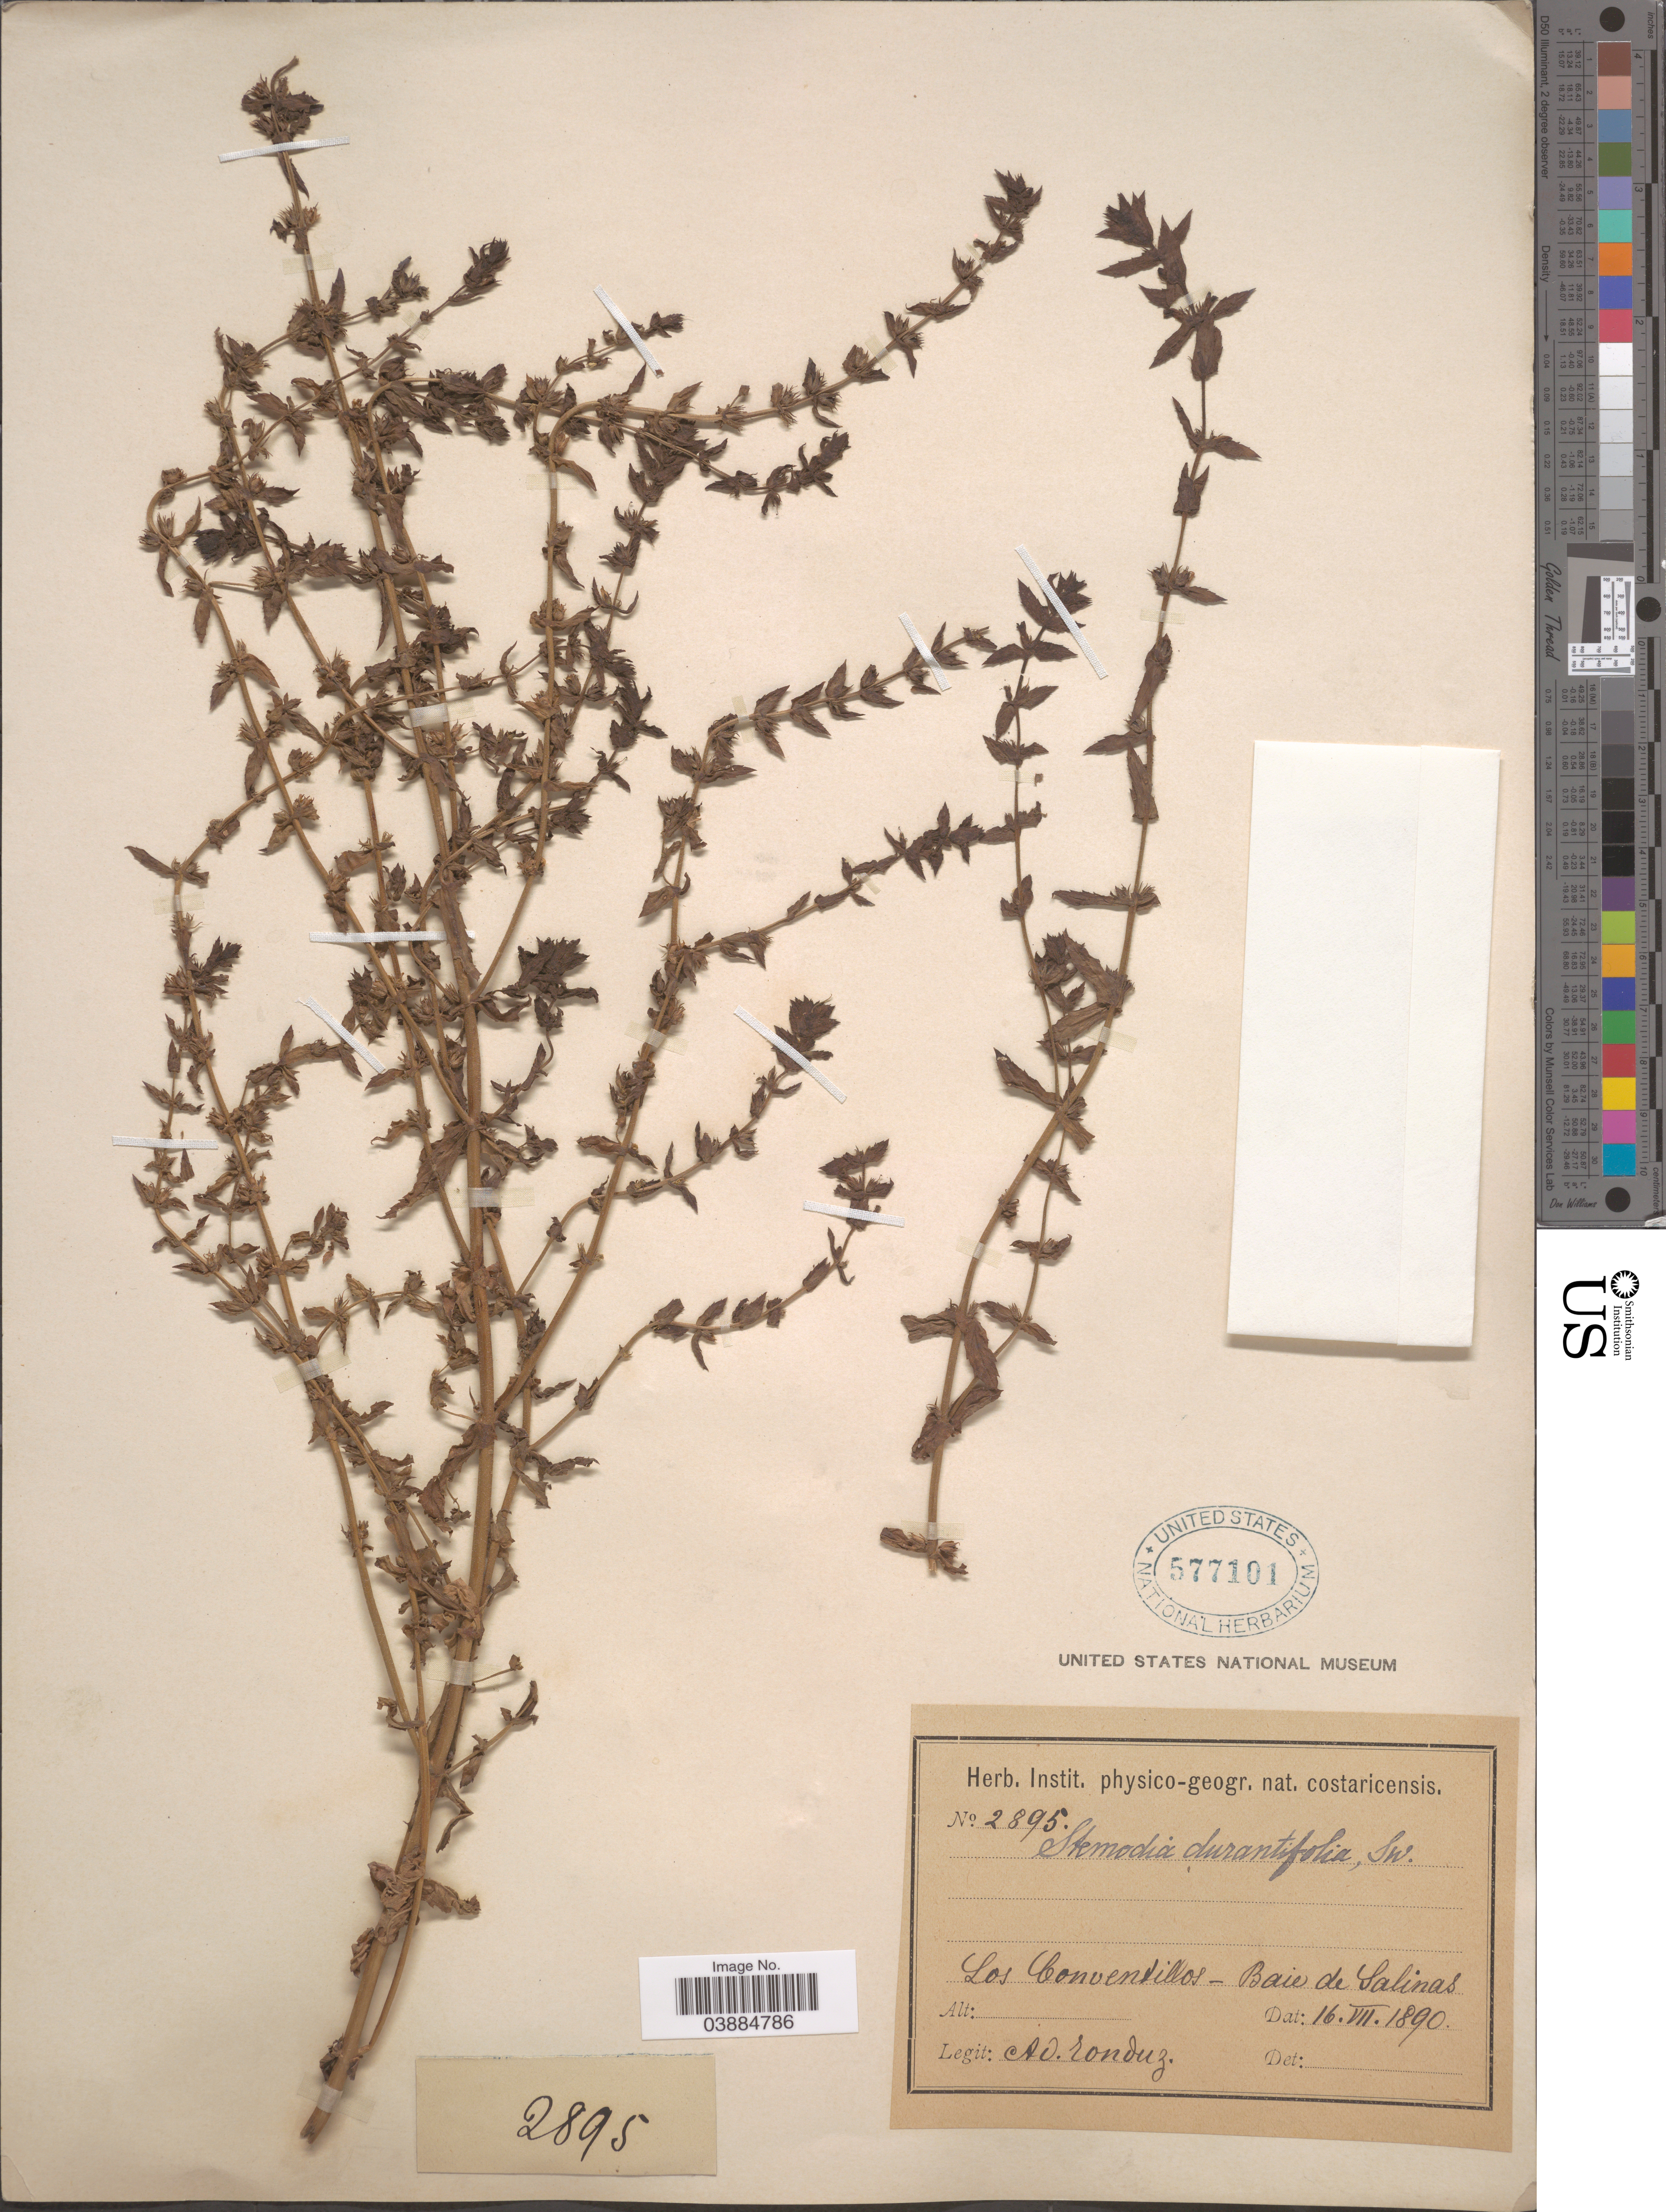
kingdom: Plantae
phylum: Tracheophyta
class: Magnoliopsida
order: Lamiales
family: Plantaginaceae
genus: Stemodia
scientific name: Stemodia durantifolia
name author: (L.) Sw.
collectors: A. Tonduz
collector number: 2895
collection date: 1890-07-16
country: Costa Rica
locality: Los conventillos - Baie de Salinas.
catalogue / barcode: US 577101